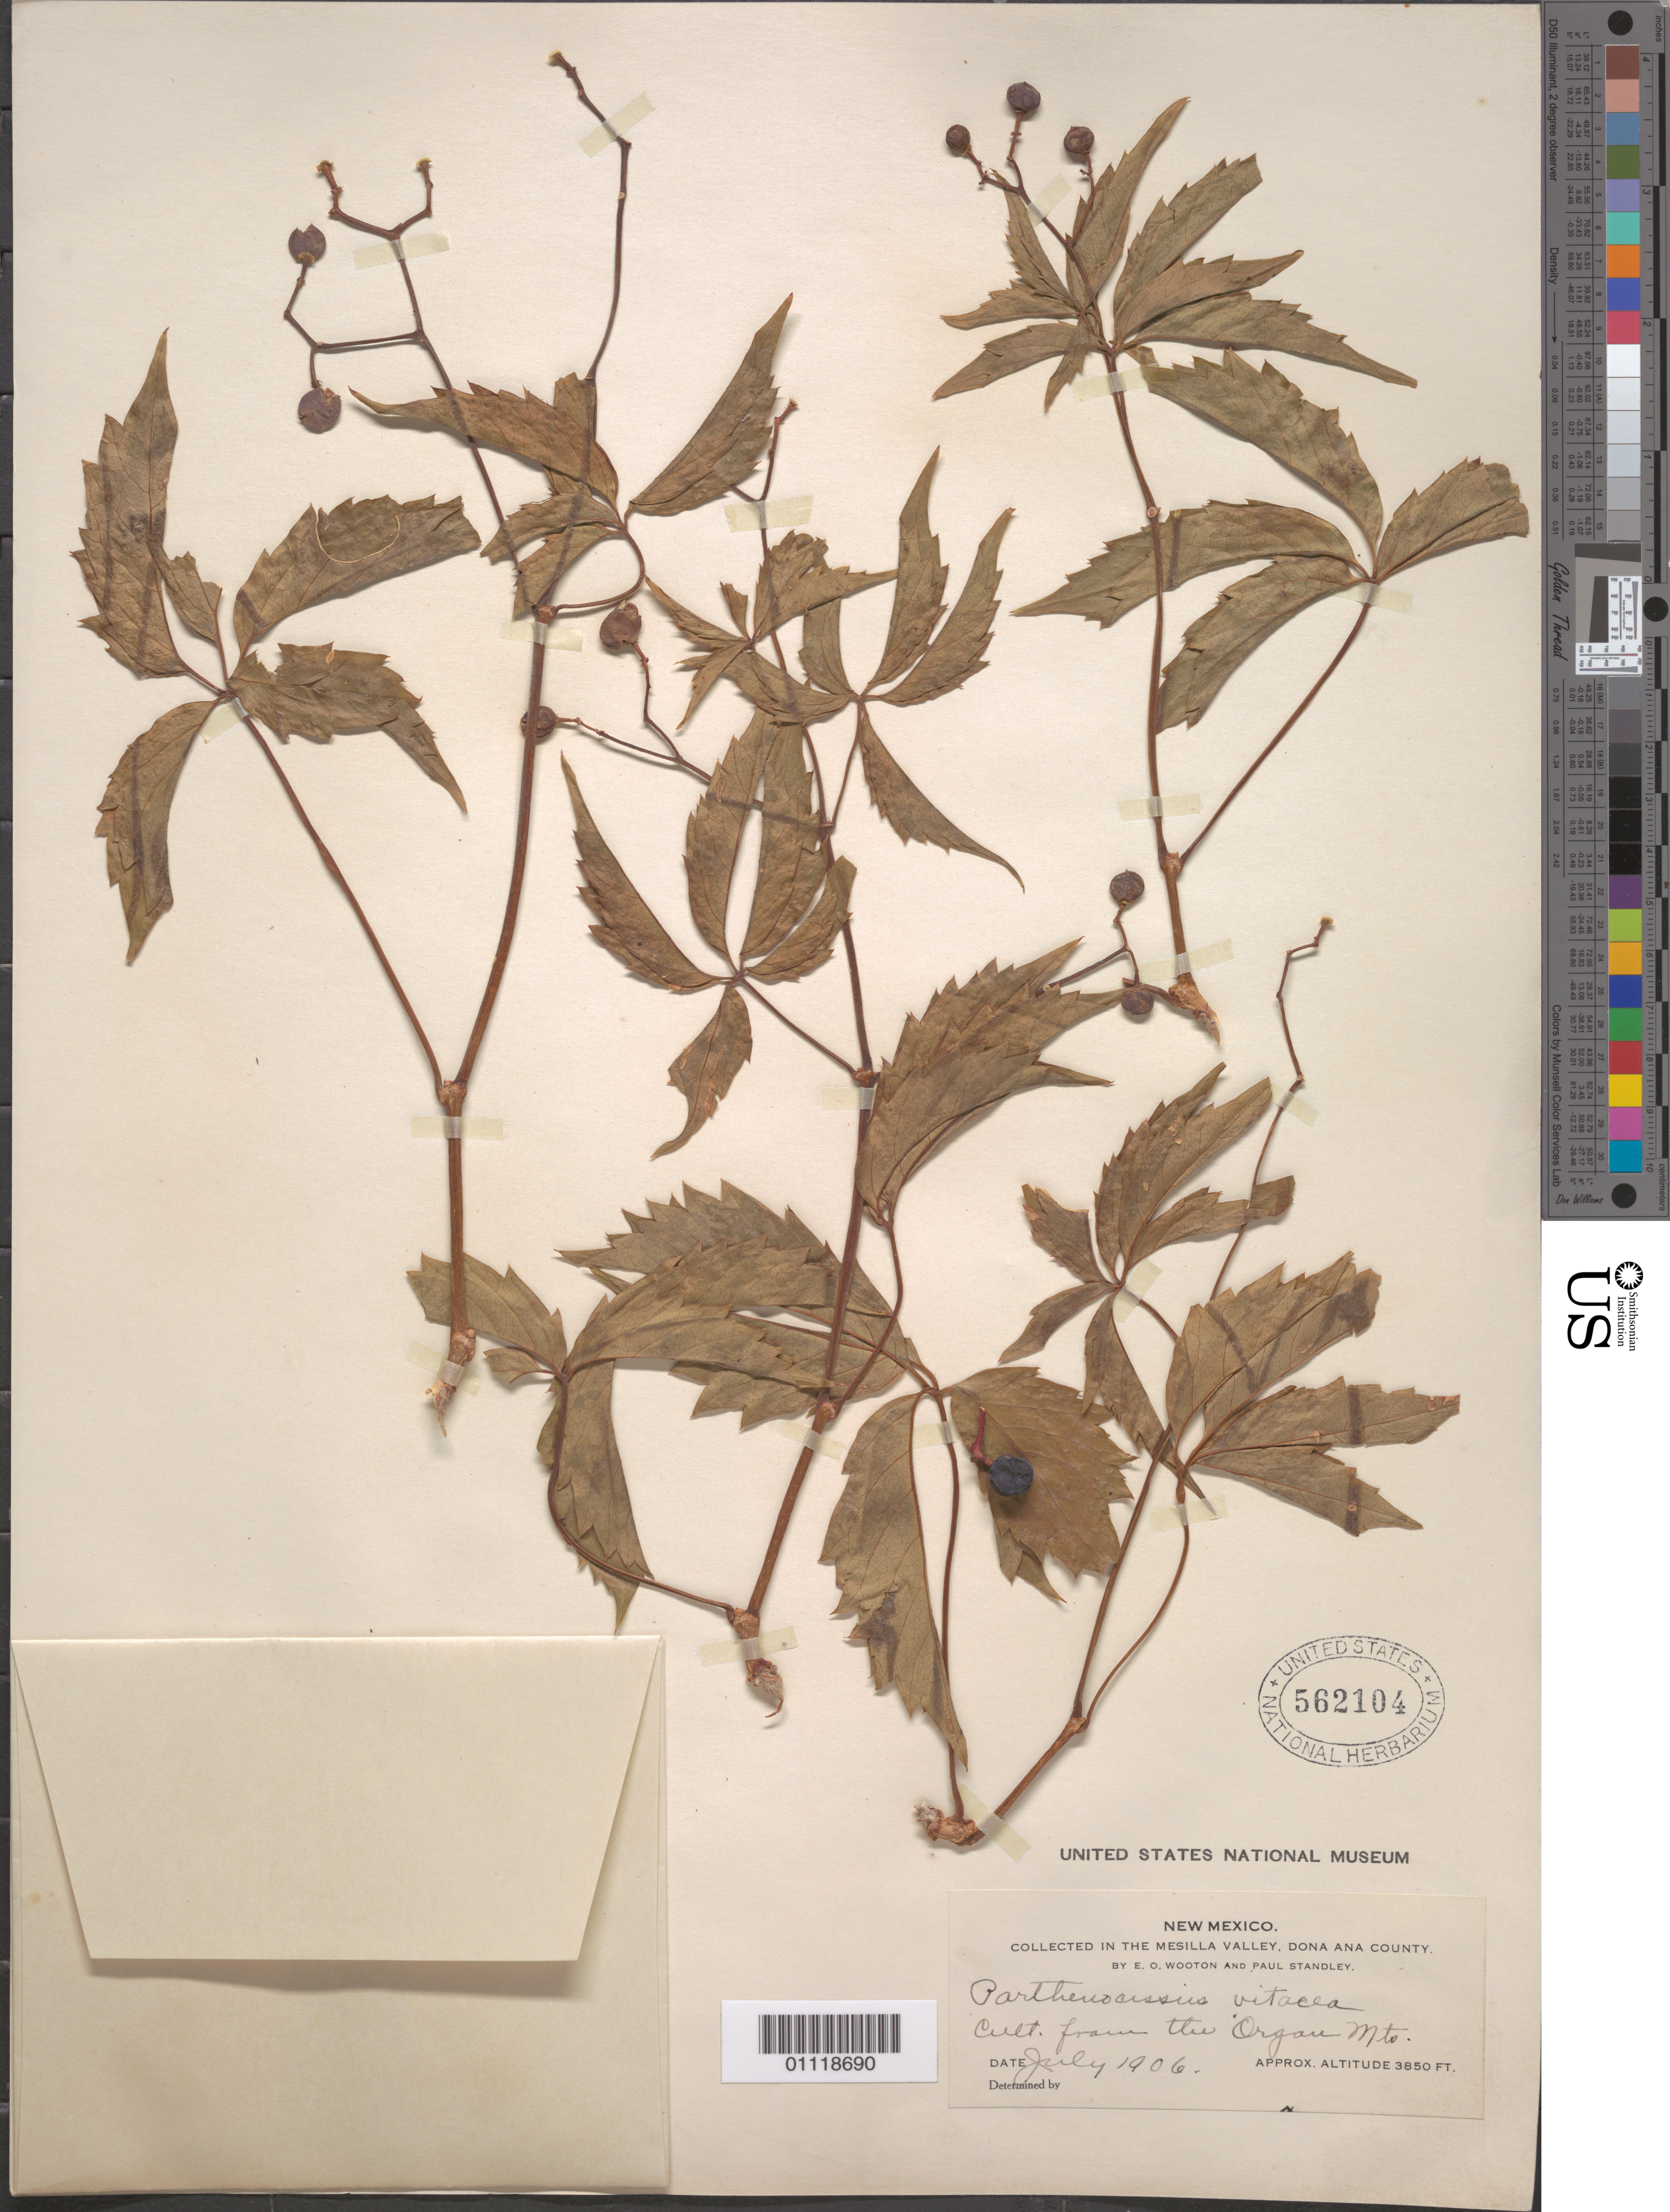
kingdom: Plantae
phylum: Tracheophyta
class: Magnoliopsida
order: Vitales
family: Vitaceae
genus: Parthenocissus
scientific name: Parthenocissus vitacea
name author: (Knerr) Hitchc.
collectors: E. O. Wooton & P. C. Standley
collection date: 1906-07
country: United States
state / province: New Mexico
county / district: Dona Ana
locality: Mesilla Valley. Organ Mts.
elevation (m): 1173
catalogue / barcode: US 562104